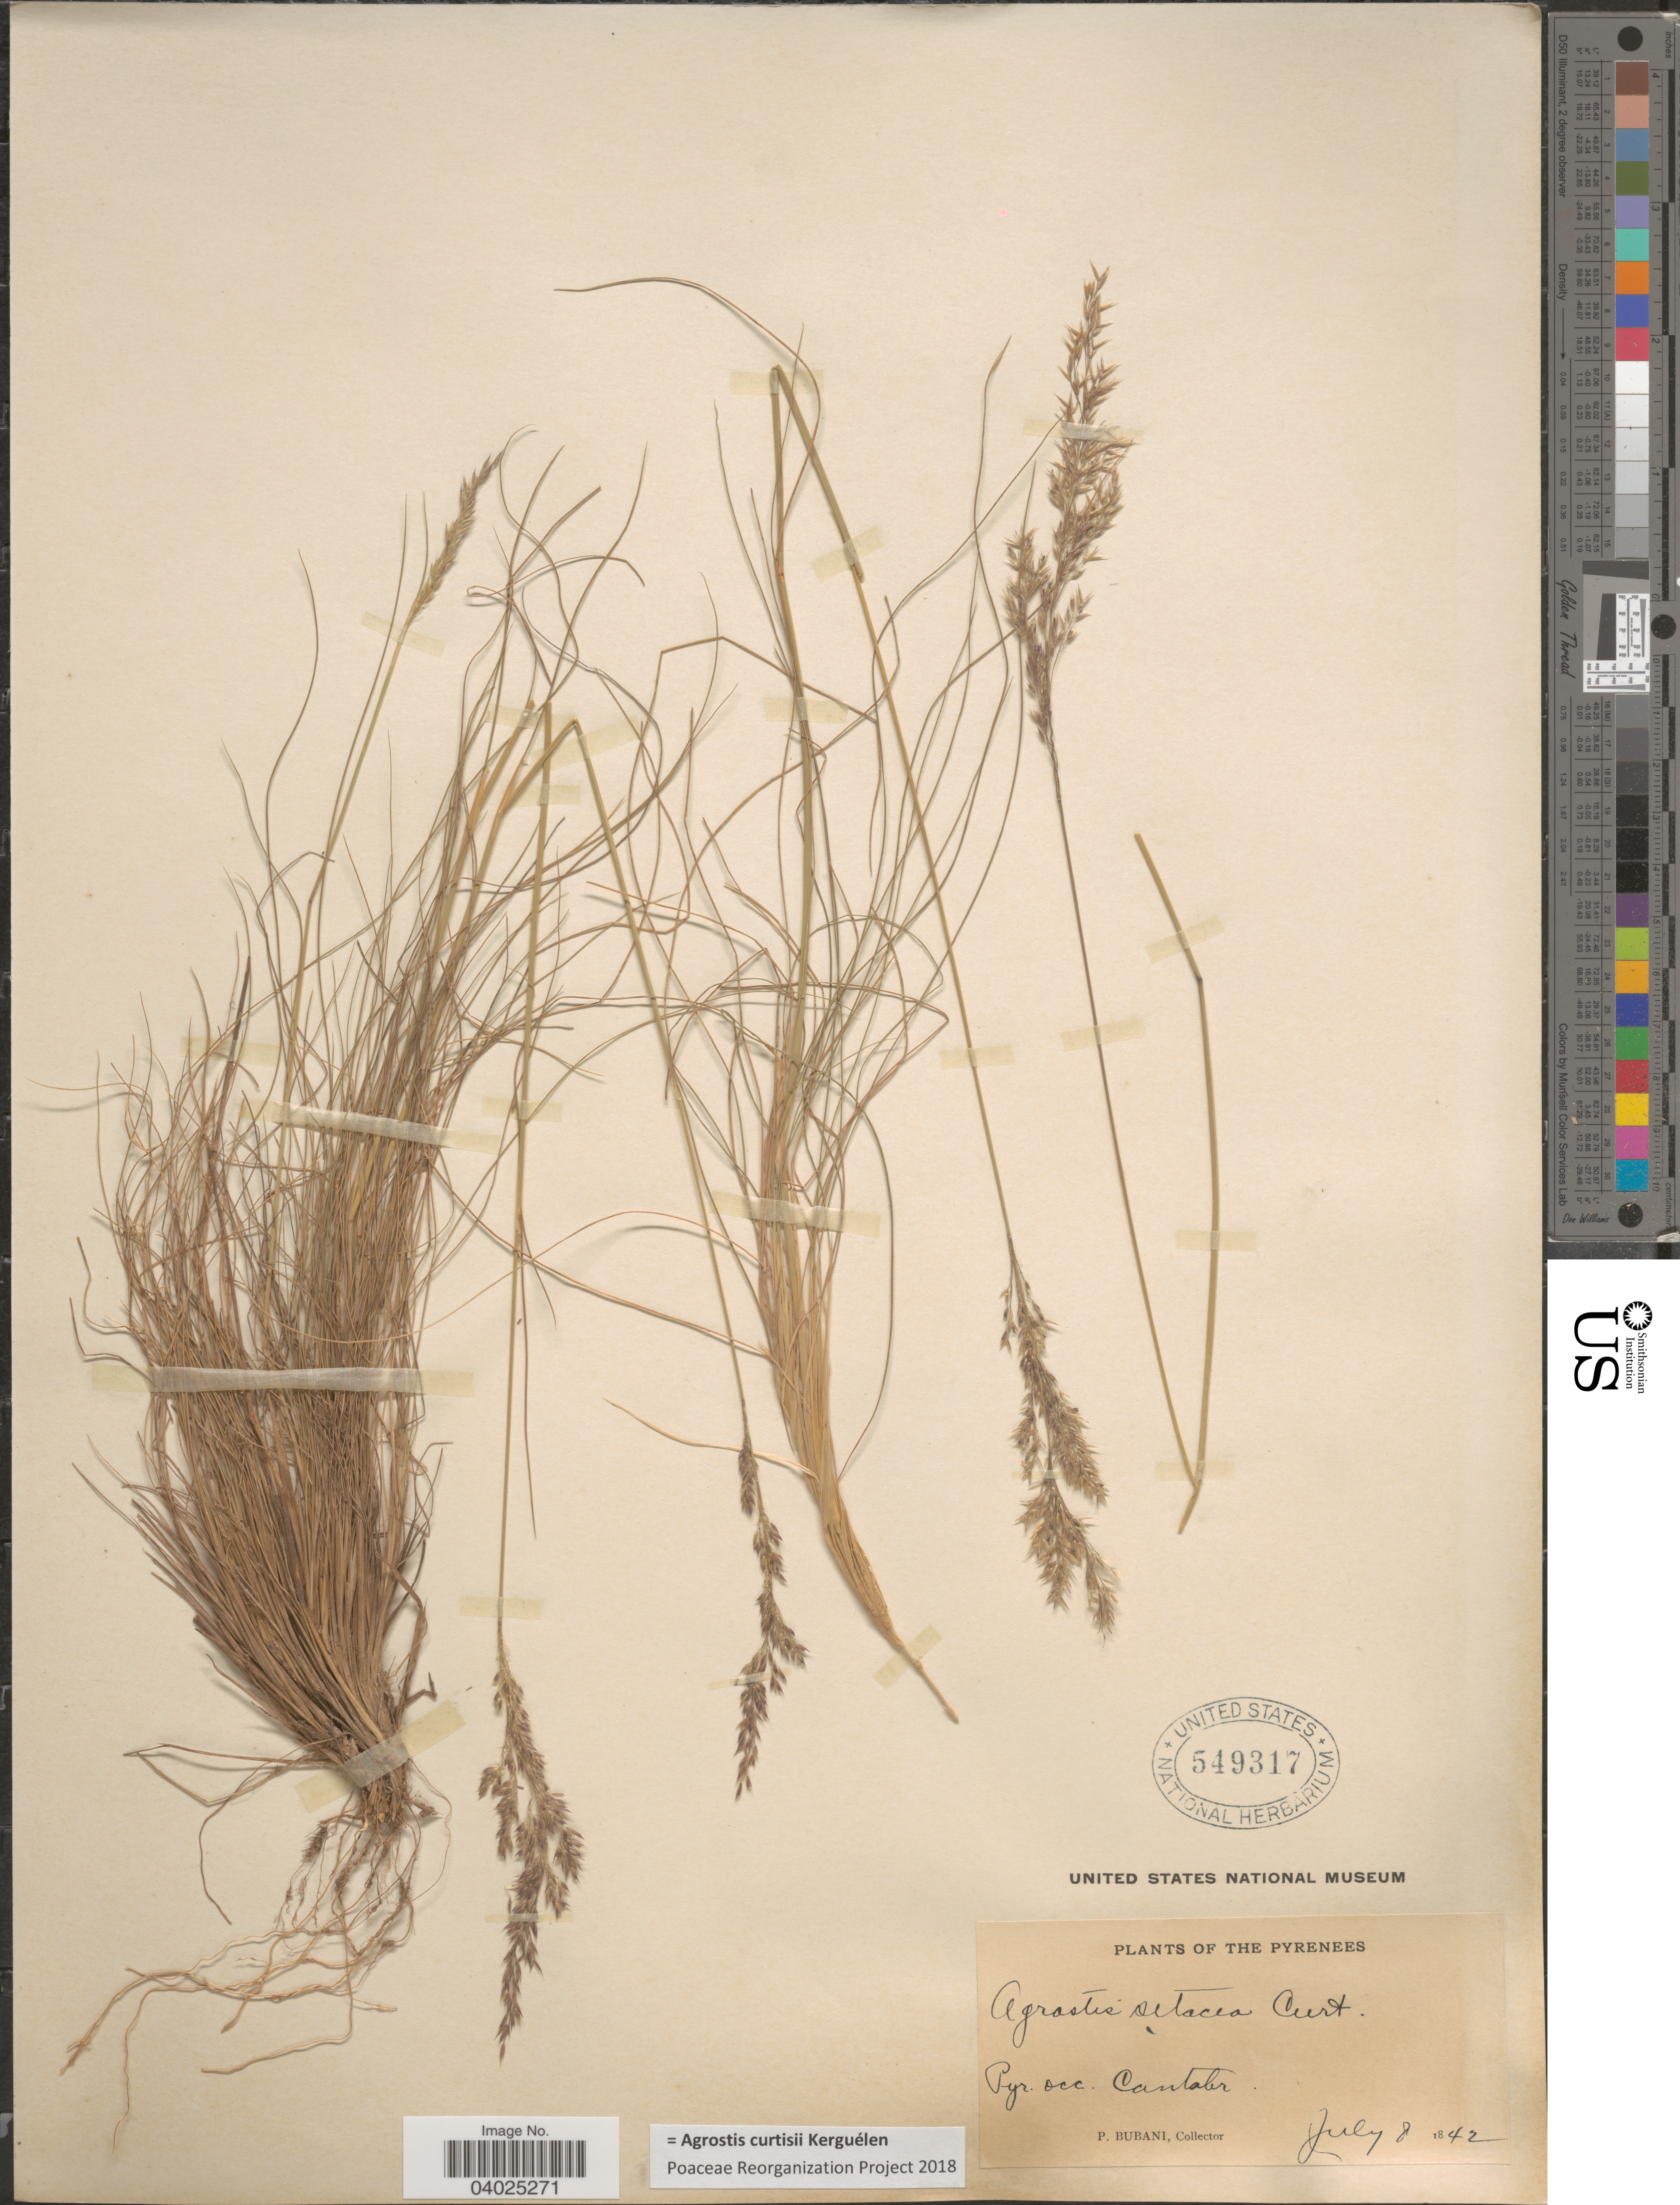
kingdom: Plantae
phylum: Tracheophyta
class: Liliopsida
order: Poales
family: Poaceae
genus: Alpagrostis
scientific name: Alpagrostis curtisii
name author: (Kerguélen) P.M. Peterson et al.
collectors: P. Bubani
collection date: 1842-07-08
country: Spain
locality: The Pyrenees. Pyr. occ. Cantabr.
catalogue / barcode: US 549317